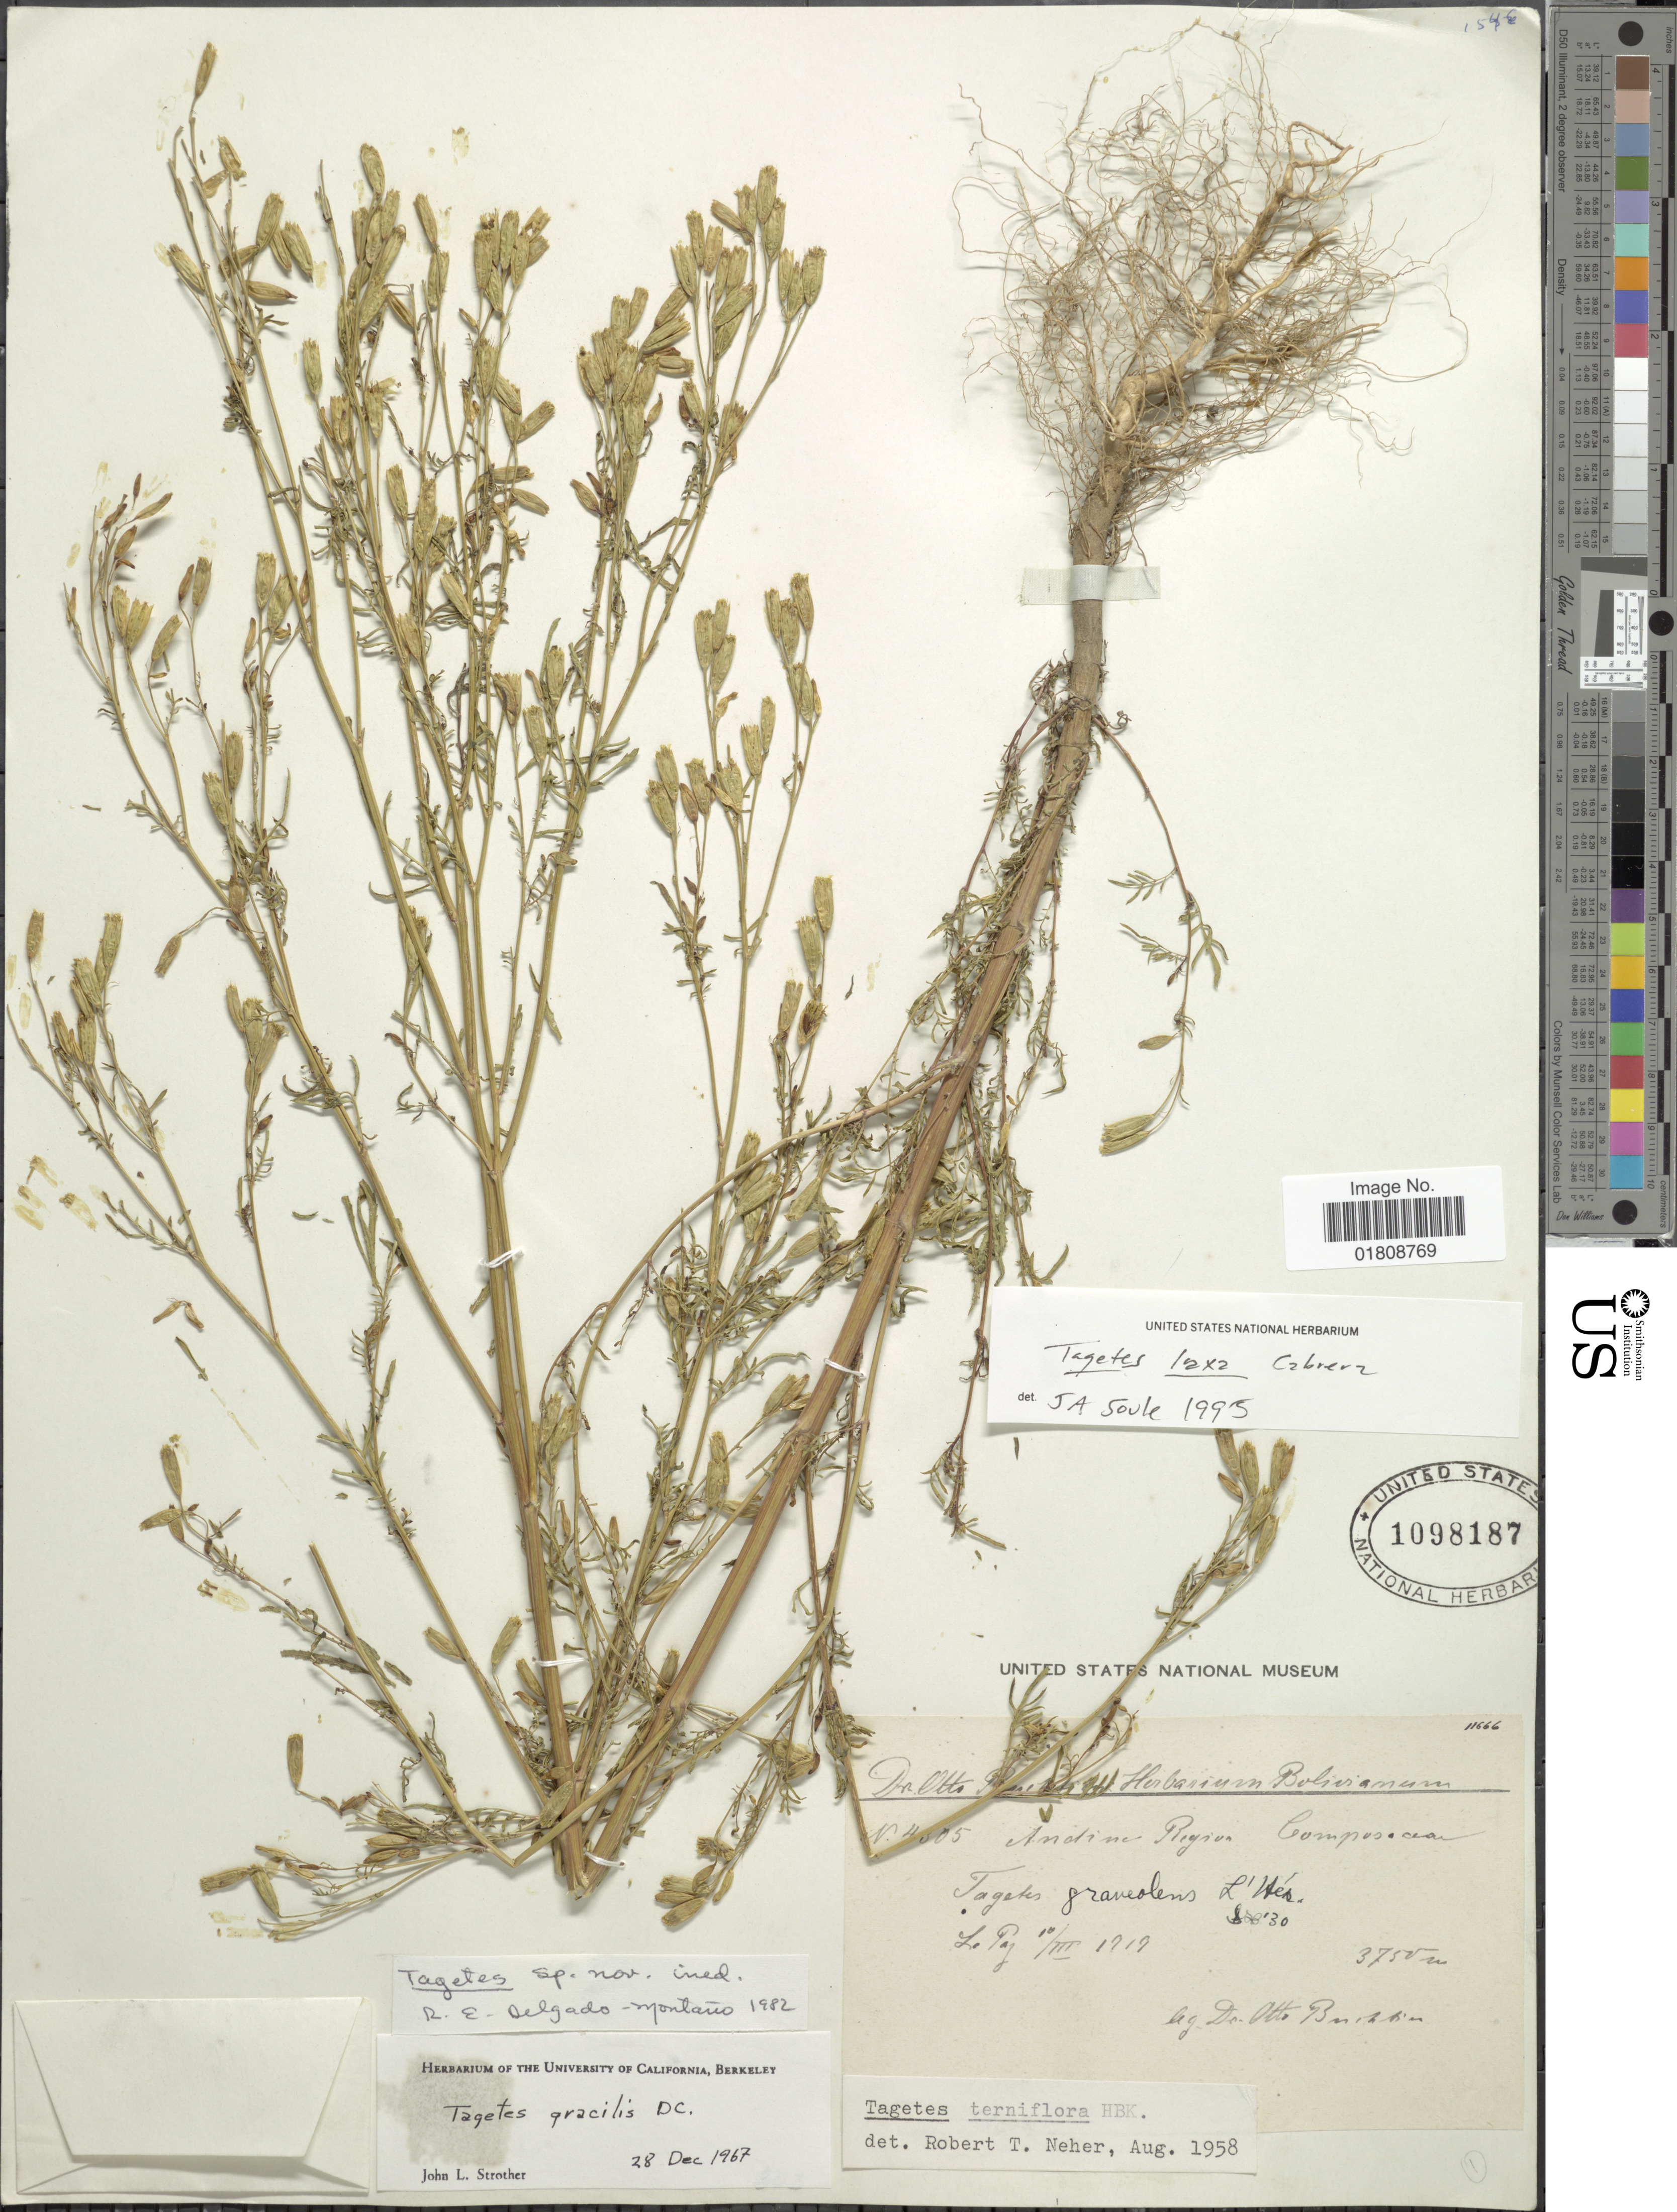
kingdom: Plantae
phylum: Tracheophyta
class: Magnoliopsida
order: Asterales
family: Asteraceae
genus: Tagetes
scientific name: Tagetes laxa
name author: Caberra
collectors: O. Buchtien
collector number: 4!05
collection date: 1919-03-10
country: Bolivia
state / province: La Paz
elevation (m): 3750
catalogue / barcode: US 1098187